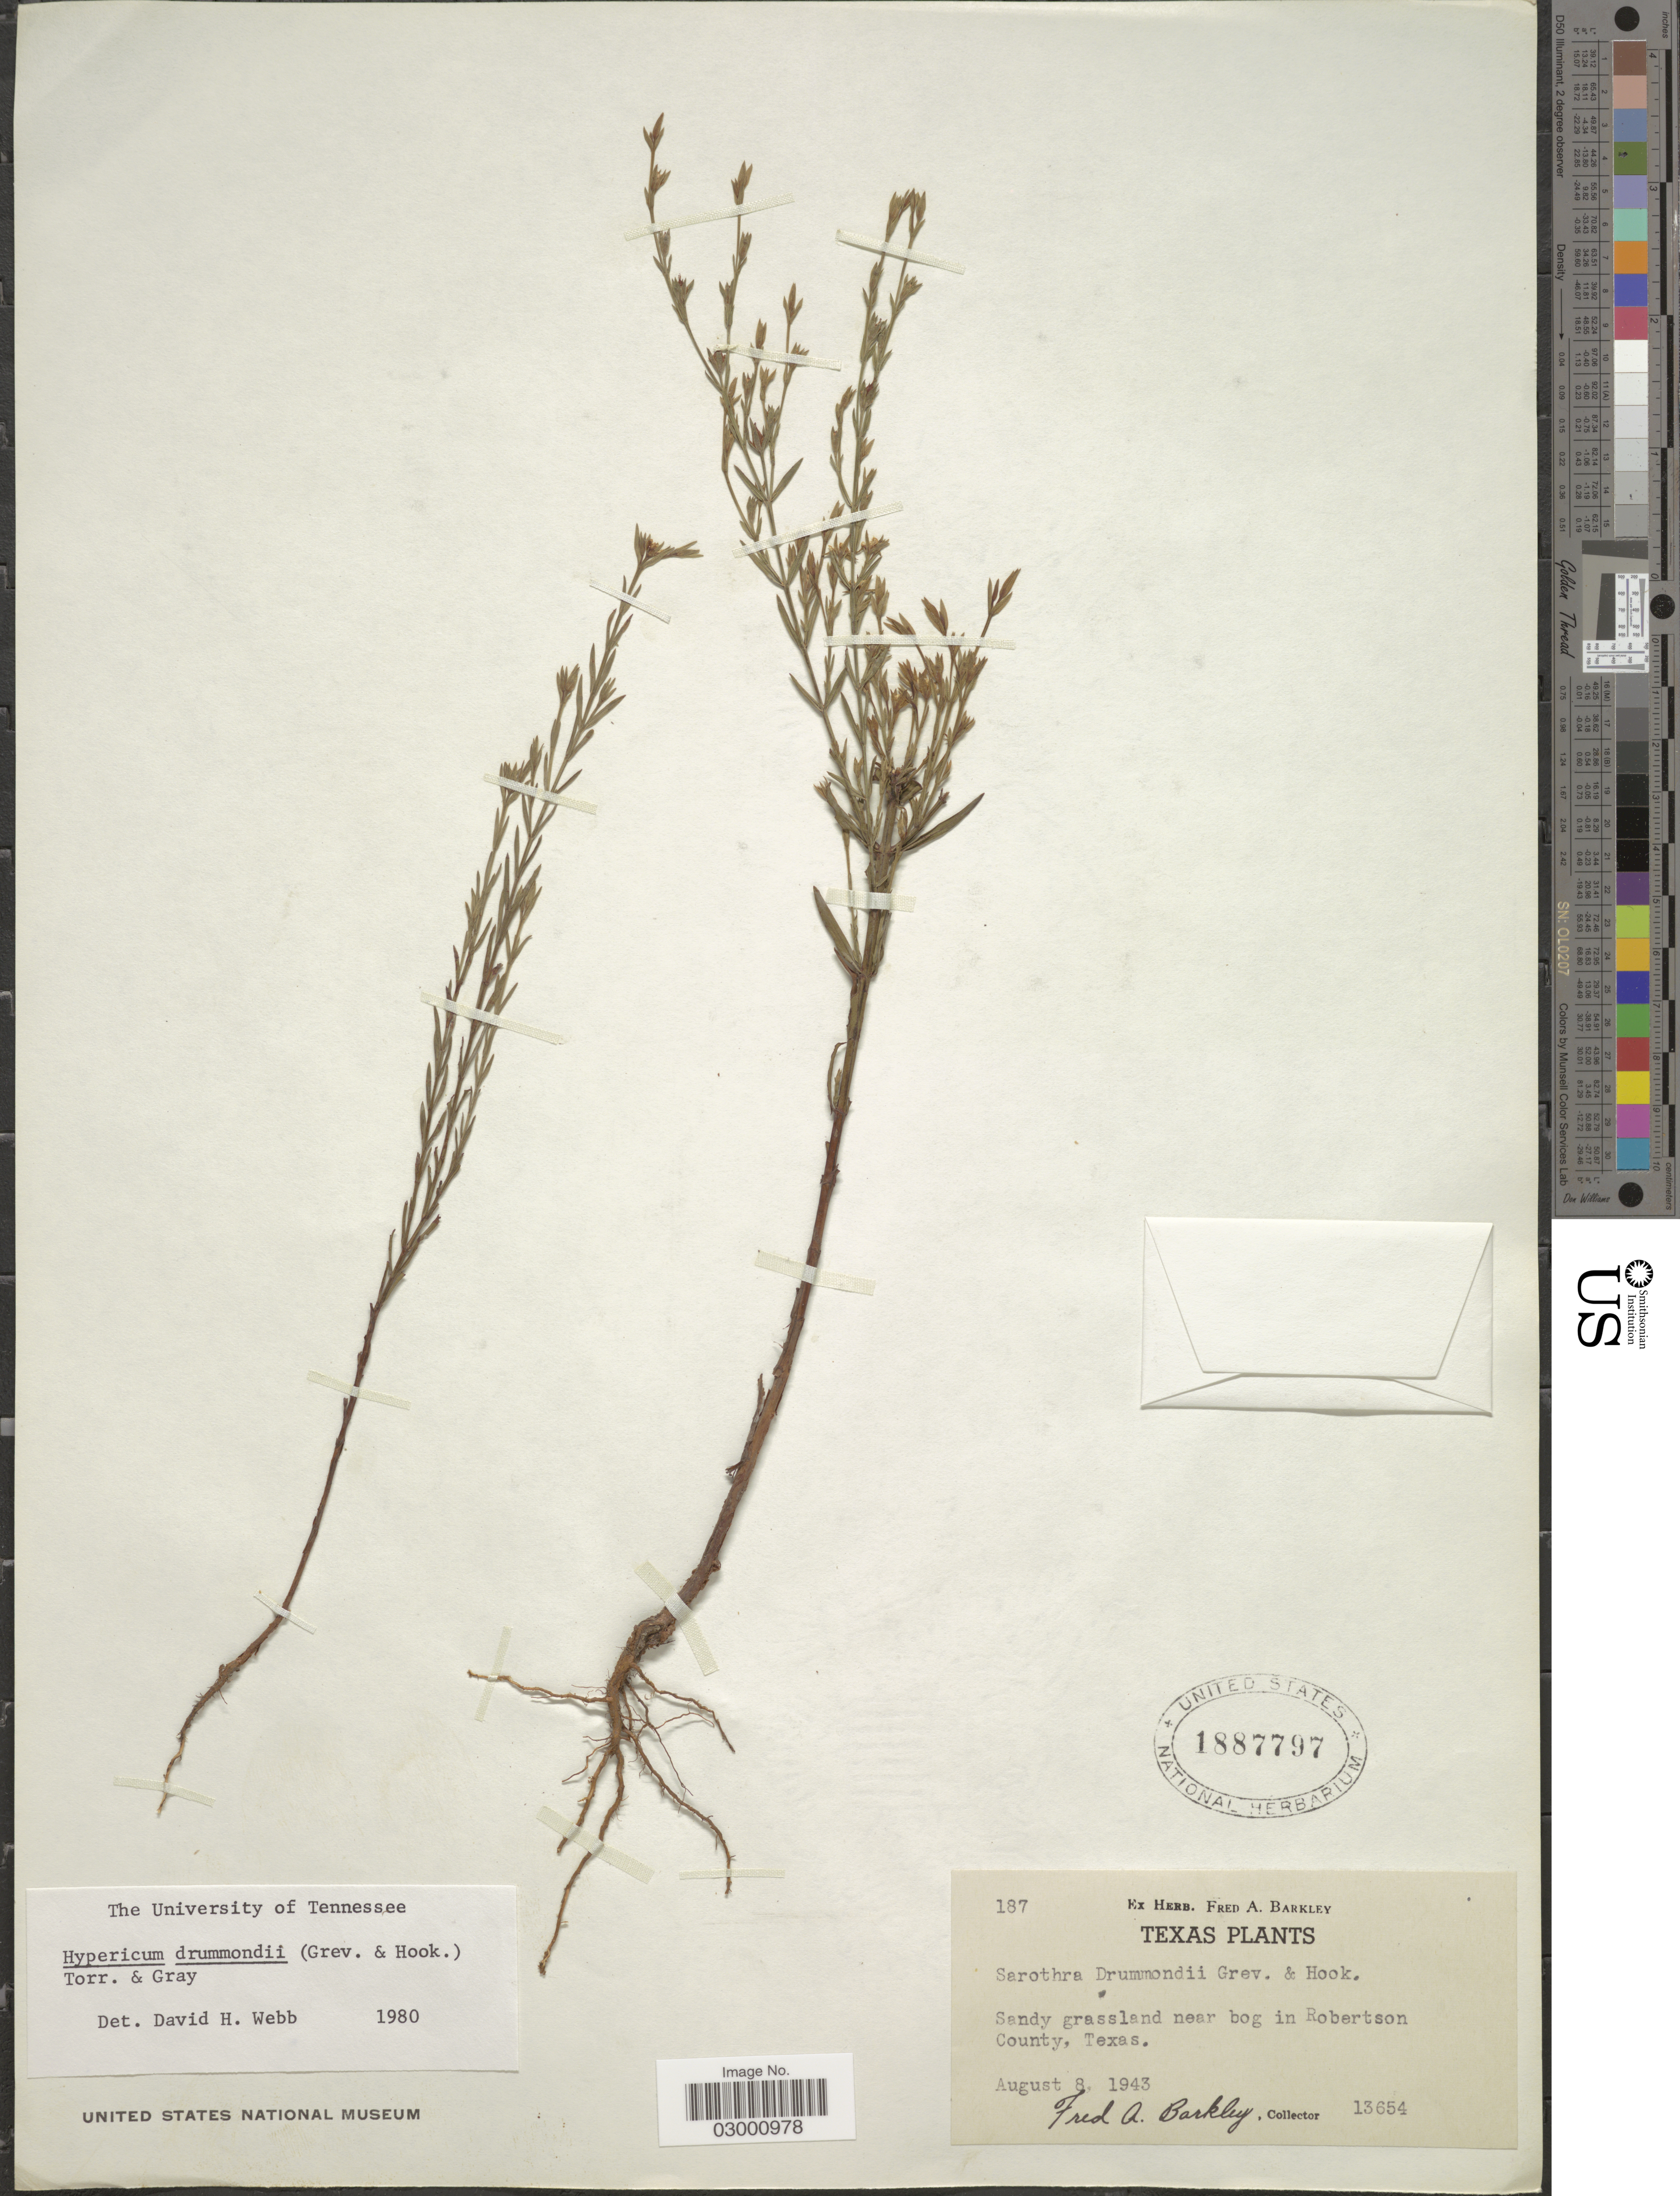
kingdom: Plantae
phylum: Tracheophyta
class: Magnoliopsida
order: Malpighiales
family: Hypericaceae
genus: Hypericum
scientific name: Hypericum drummondii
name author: (Grev. & Hook.) Torr. & A. Gray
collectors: F. A. Barkley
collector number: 187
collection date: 1943-08-08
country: United States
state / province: Texas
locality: Near bog in Robertson County.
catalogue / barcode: US 1887797